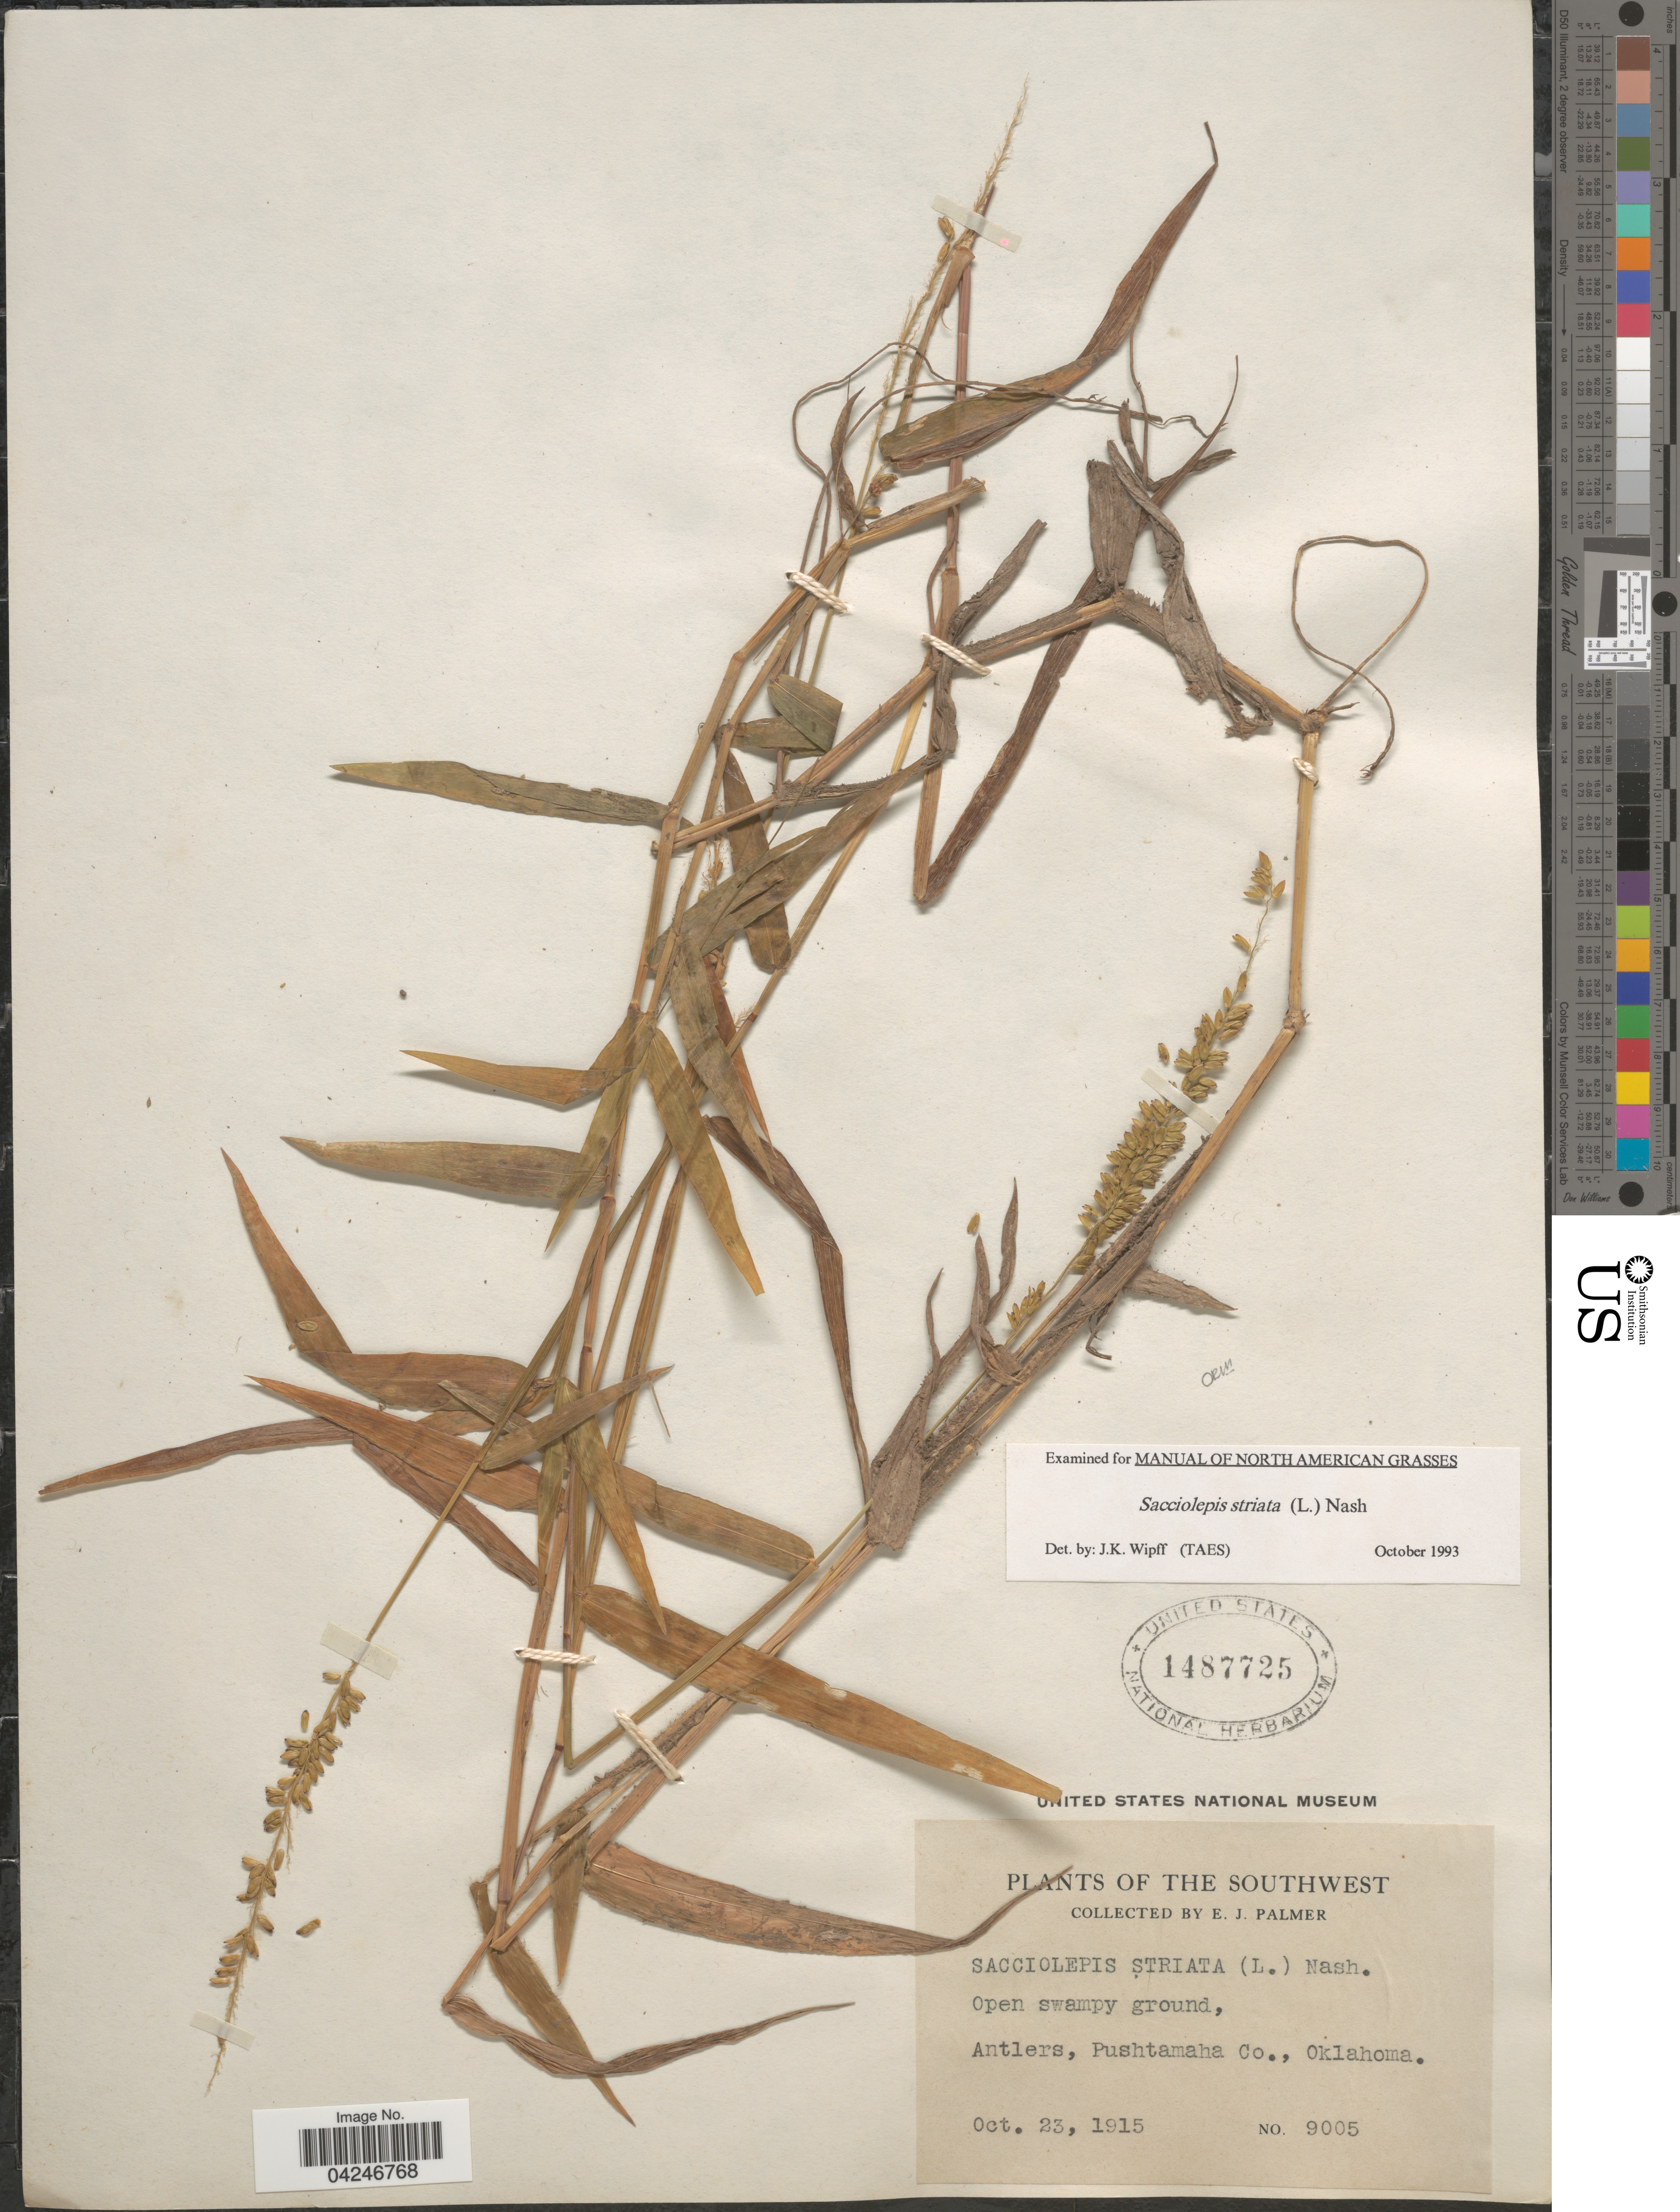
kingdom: Plantae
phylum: Tracheophyta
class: Liliopsida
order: Poales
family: Poaceae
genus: Sacciolepis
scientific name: Sacciolepis striata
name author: (L.) Nash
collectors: E. J. Palmer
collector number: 9005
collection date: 1915-10-23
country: United States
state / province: Oklahoma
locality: The Southwest. Antlers, Pushtamaha Co.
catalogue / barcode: US 1487725